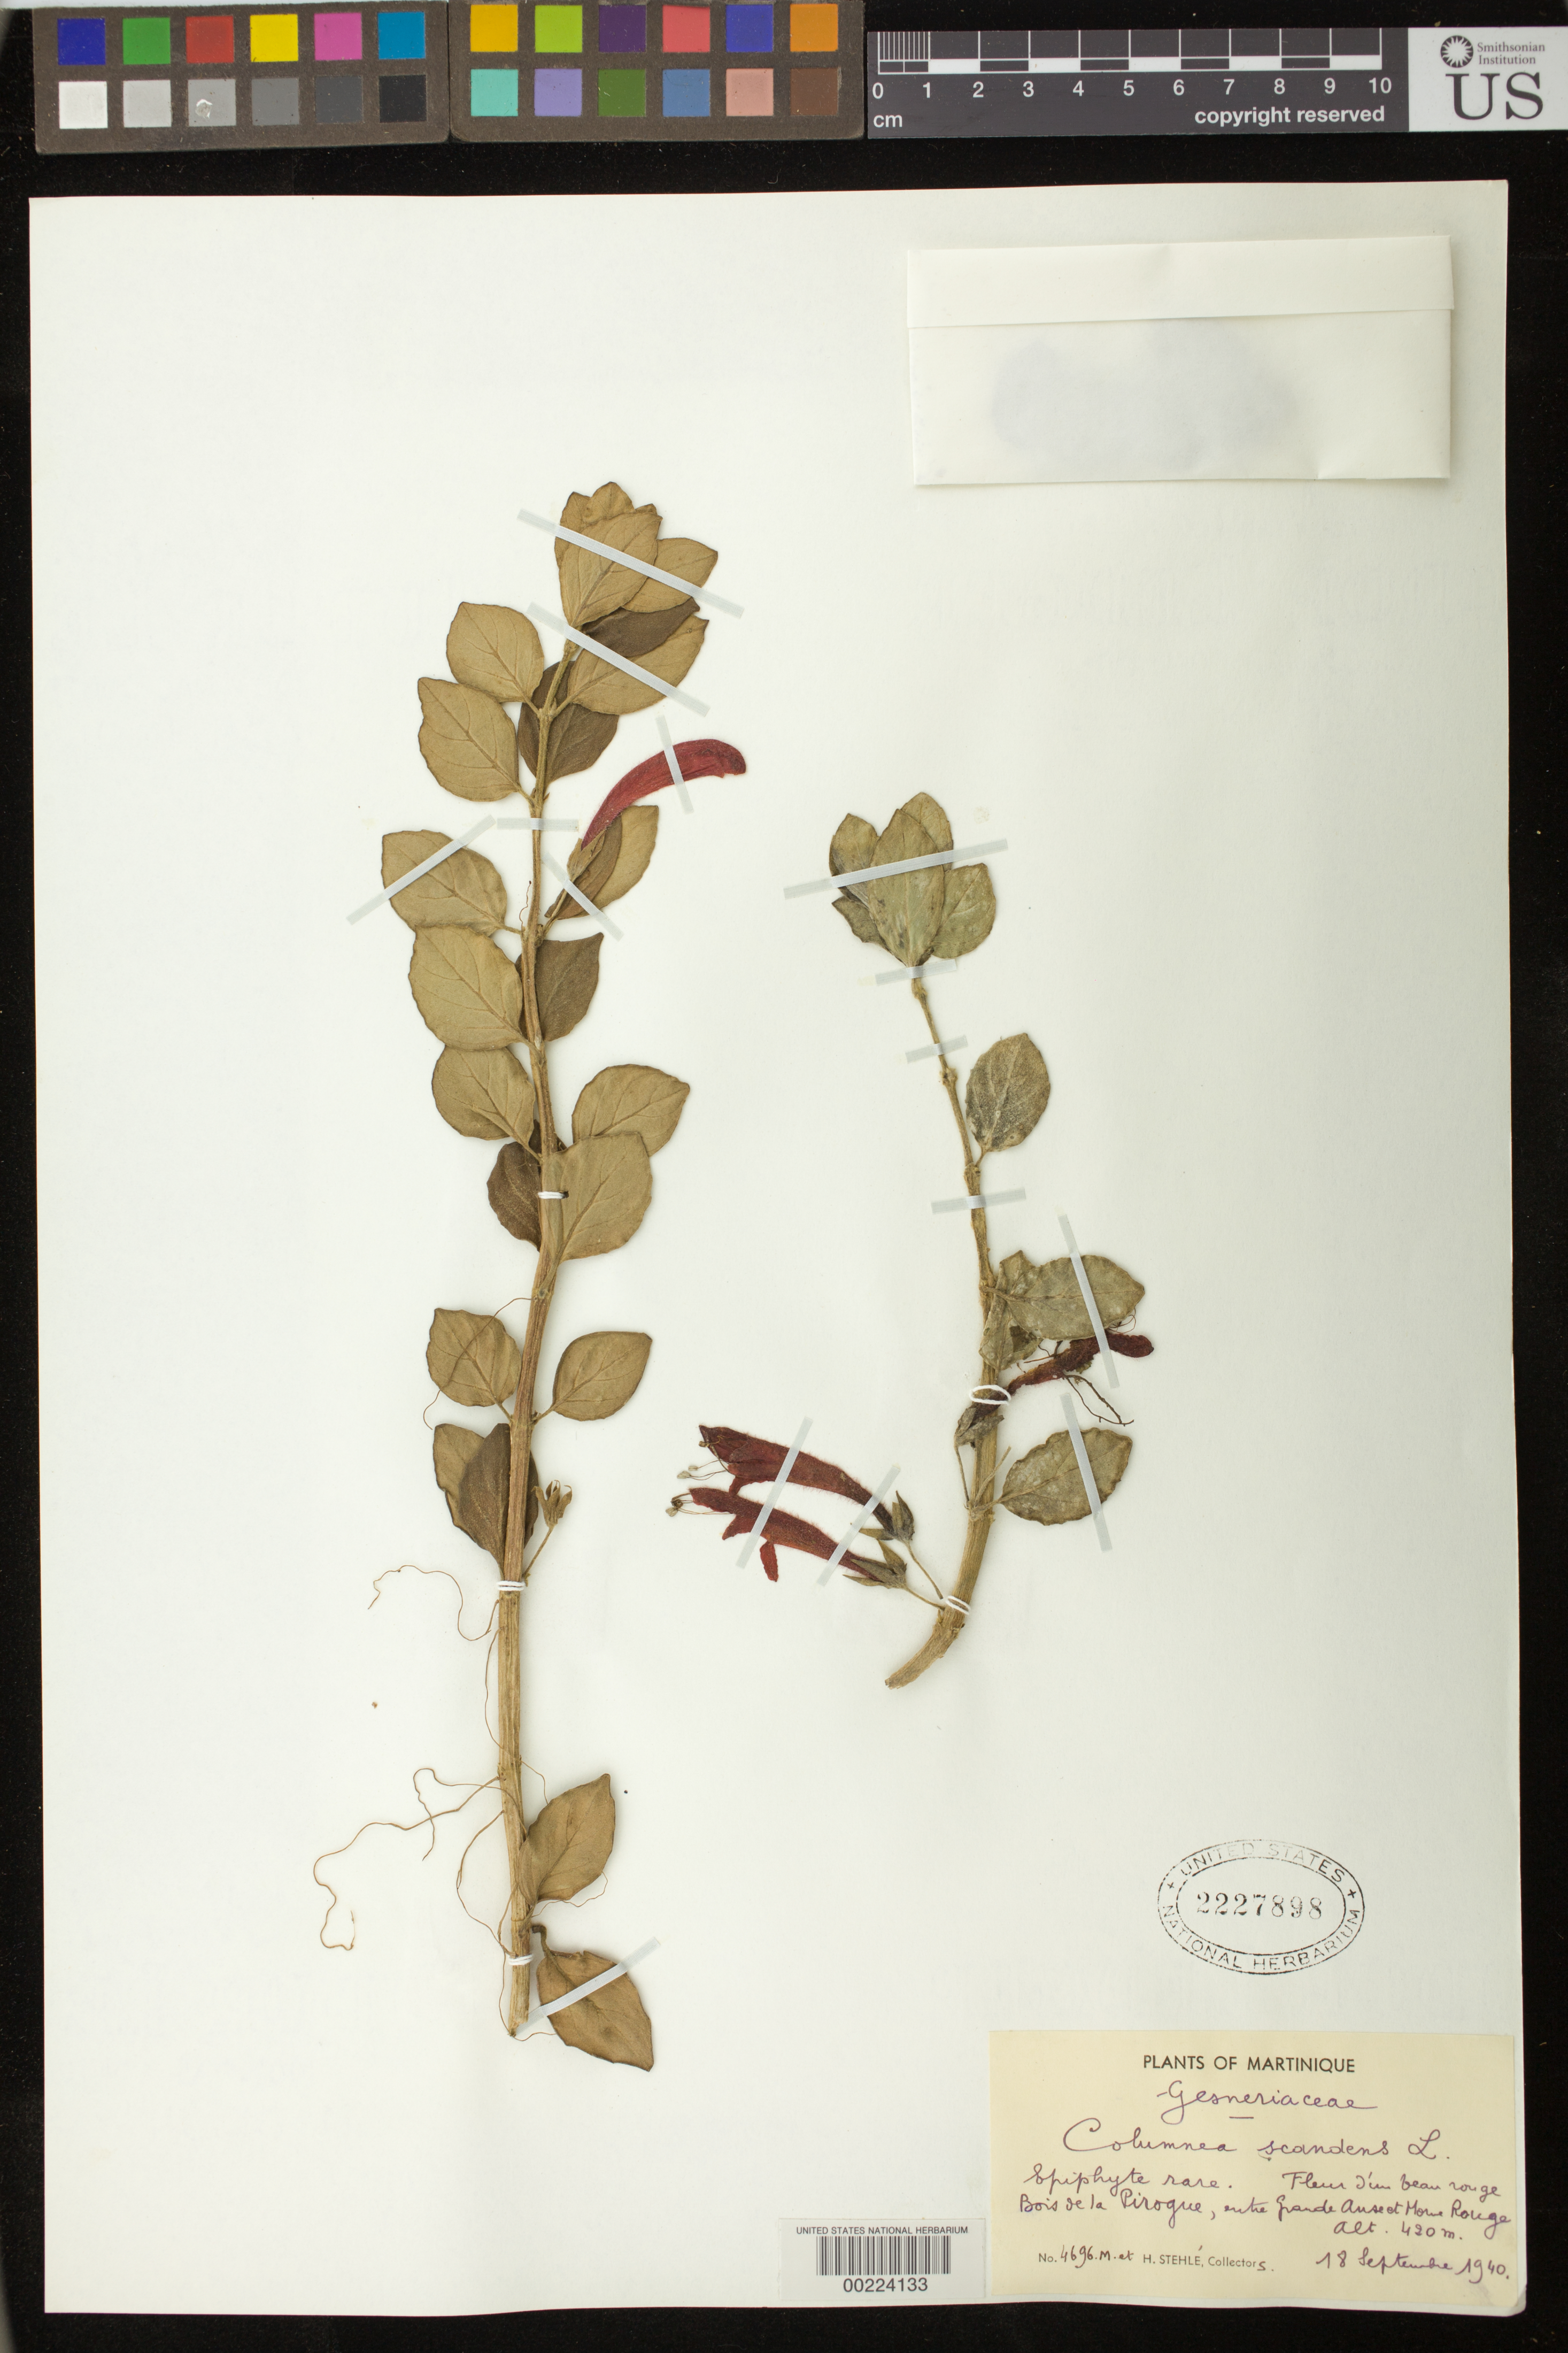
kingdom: Plantae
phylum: Tracheophyta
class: Magnoliopsida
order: Lamiales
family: Gesneriaceae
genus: Columnea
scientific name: Columnea scandens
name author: L.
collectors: M. Stehlé & H. Stehlé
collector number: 4696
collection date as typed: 18 Sep 1940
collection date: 1940-09-18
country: Martinique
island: Martinique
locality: La Pirogue, between Grand Anse and Morne Rouge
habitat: Woods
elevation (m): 420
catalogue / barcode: US 2227898